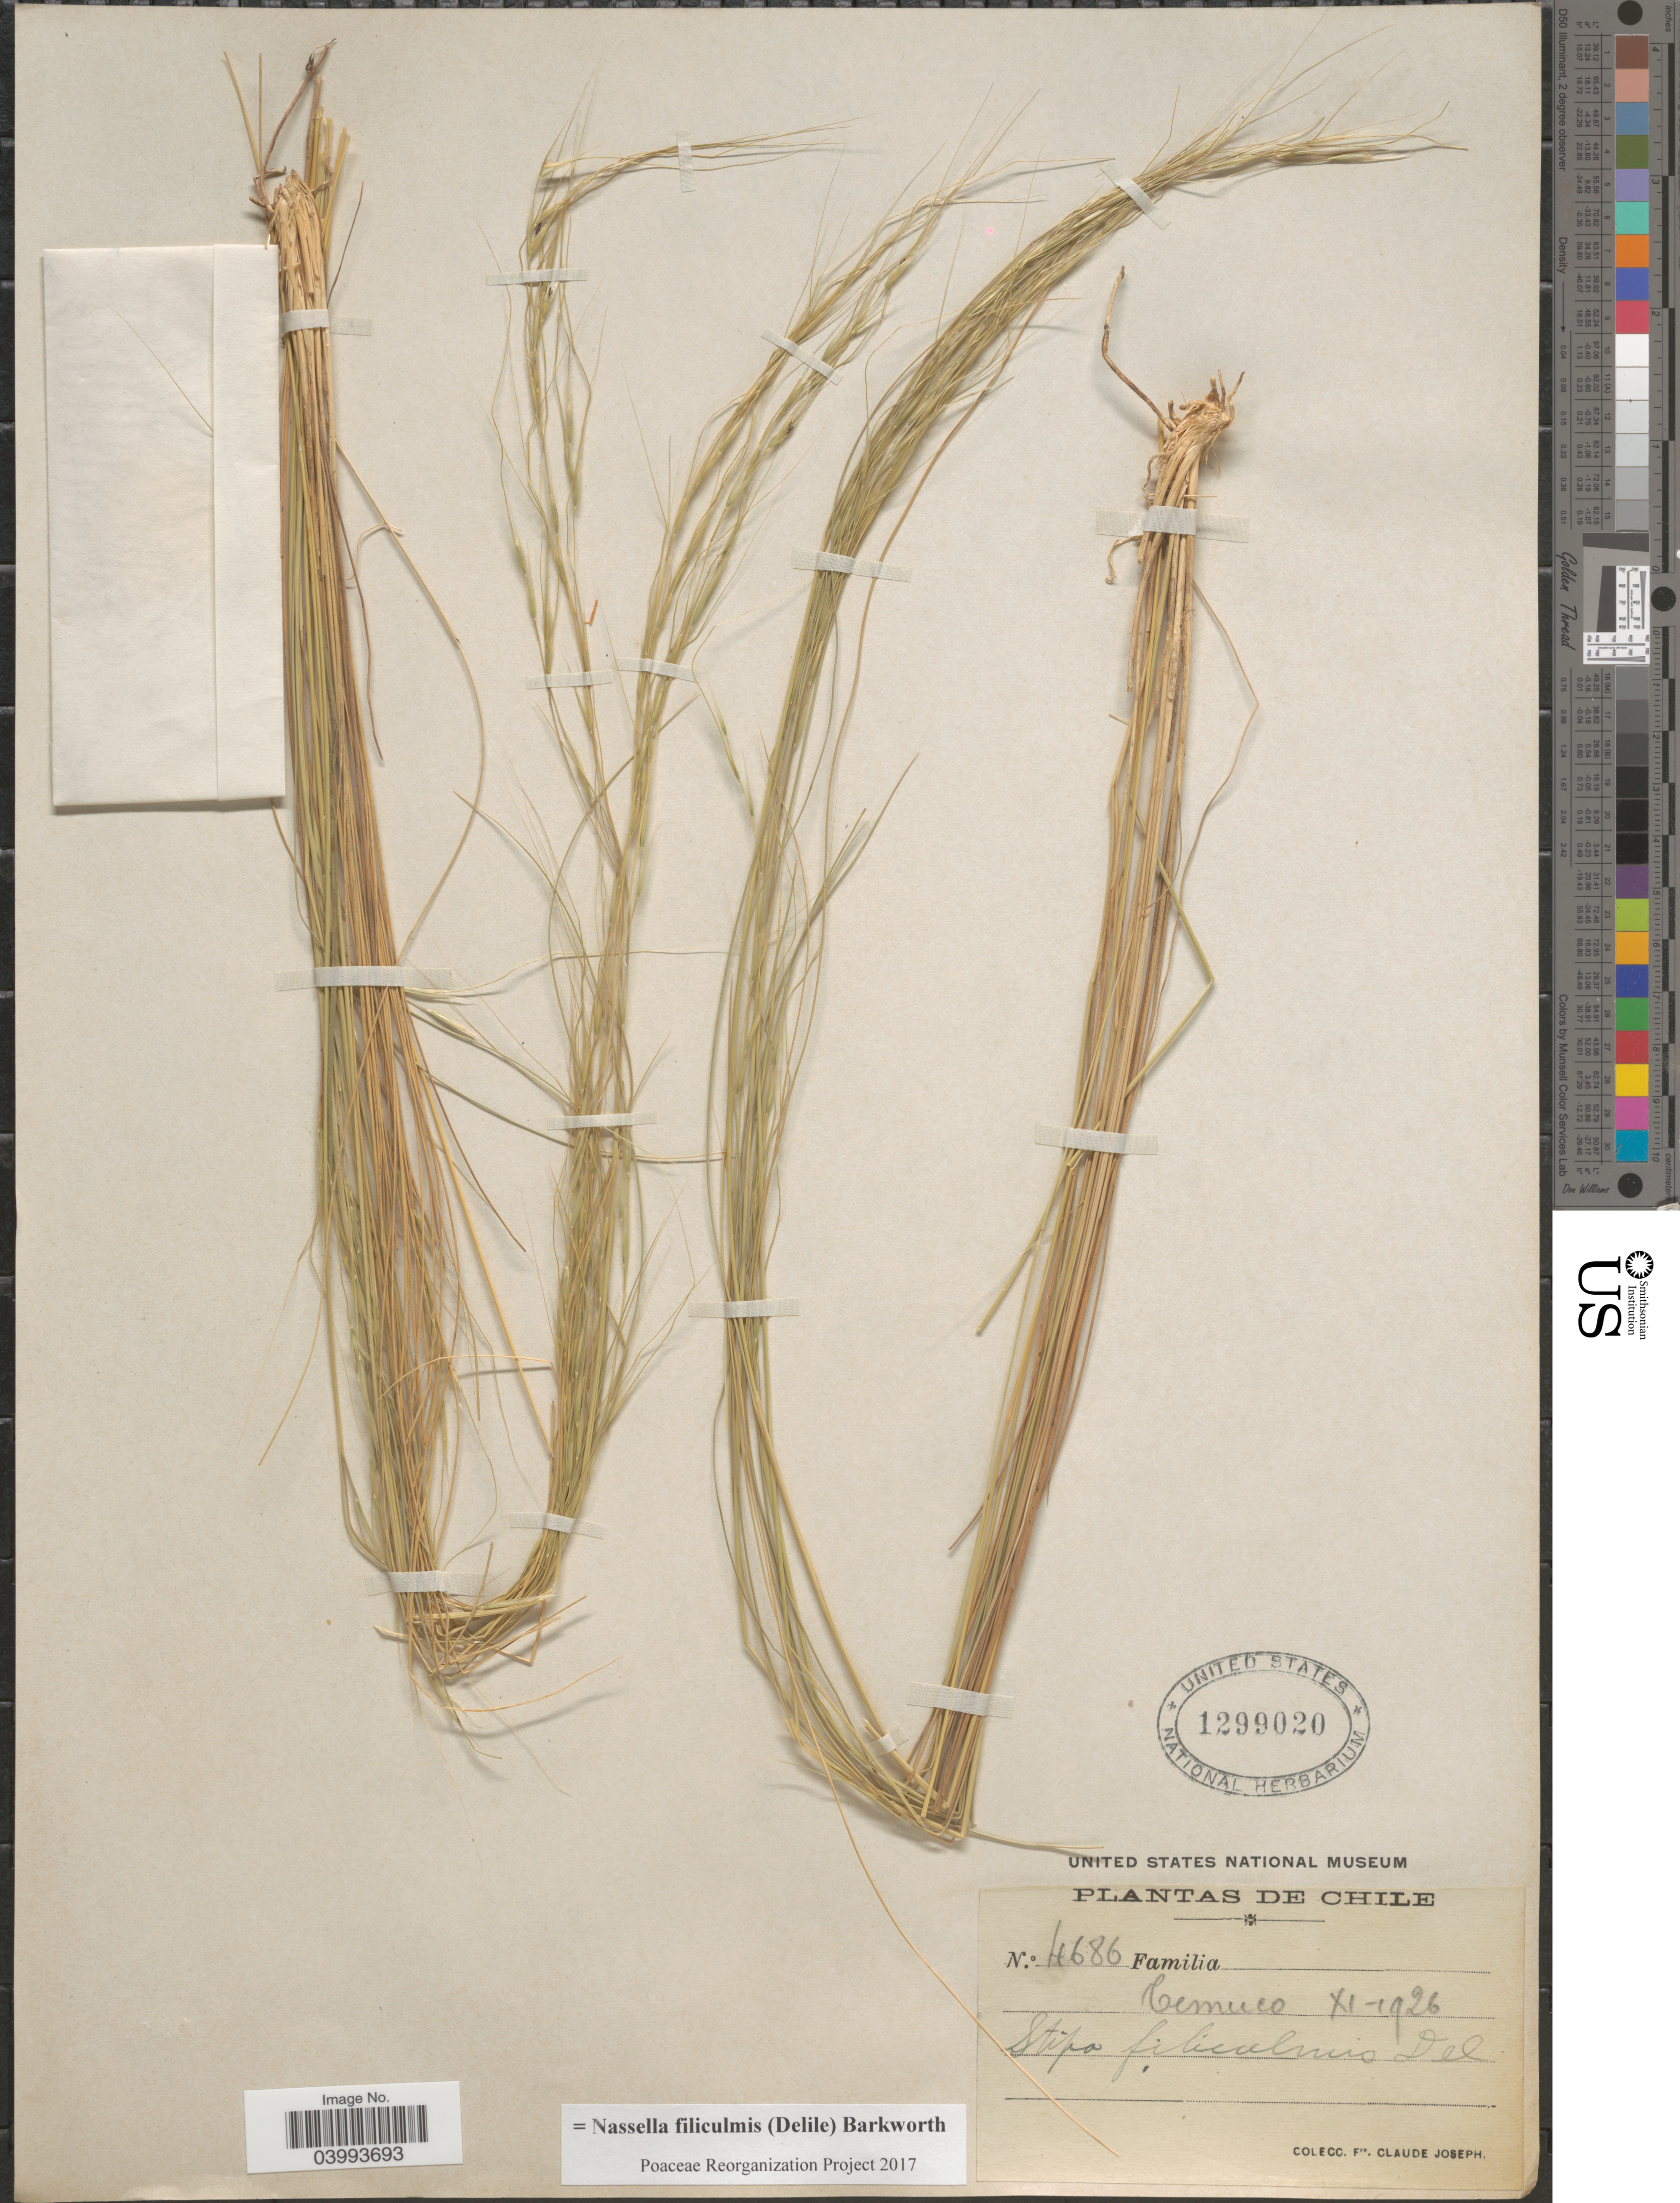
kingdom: Plantae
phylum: Tracheophyta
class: Liliopsida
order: Poales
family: Poaceae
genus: Nassella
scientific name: Nassella filiculmis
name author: (Delile) Barkworth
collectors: Bro. Claude-Joseph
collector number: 4686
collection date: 1926-11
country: Chile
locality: Temuco.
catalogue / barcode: US 1299020